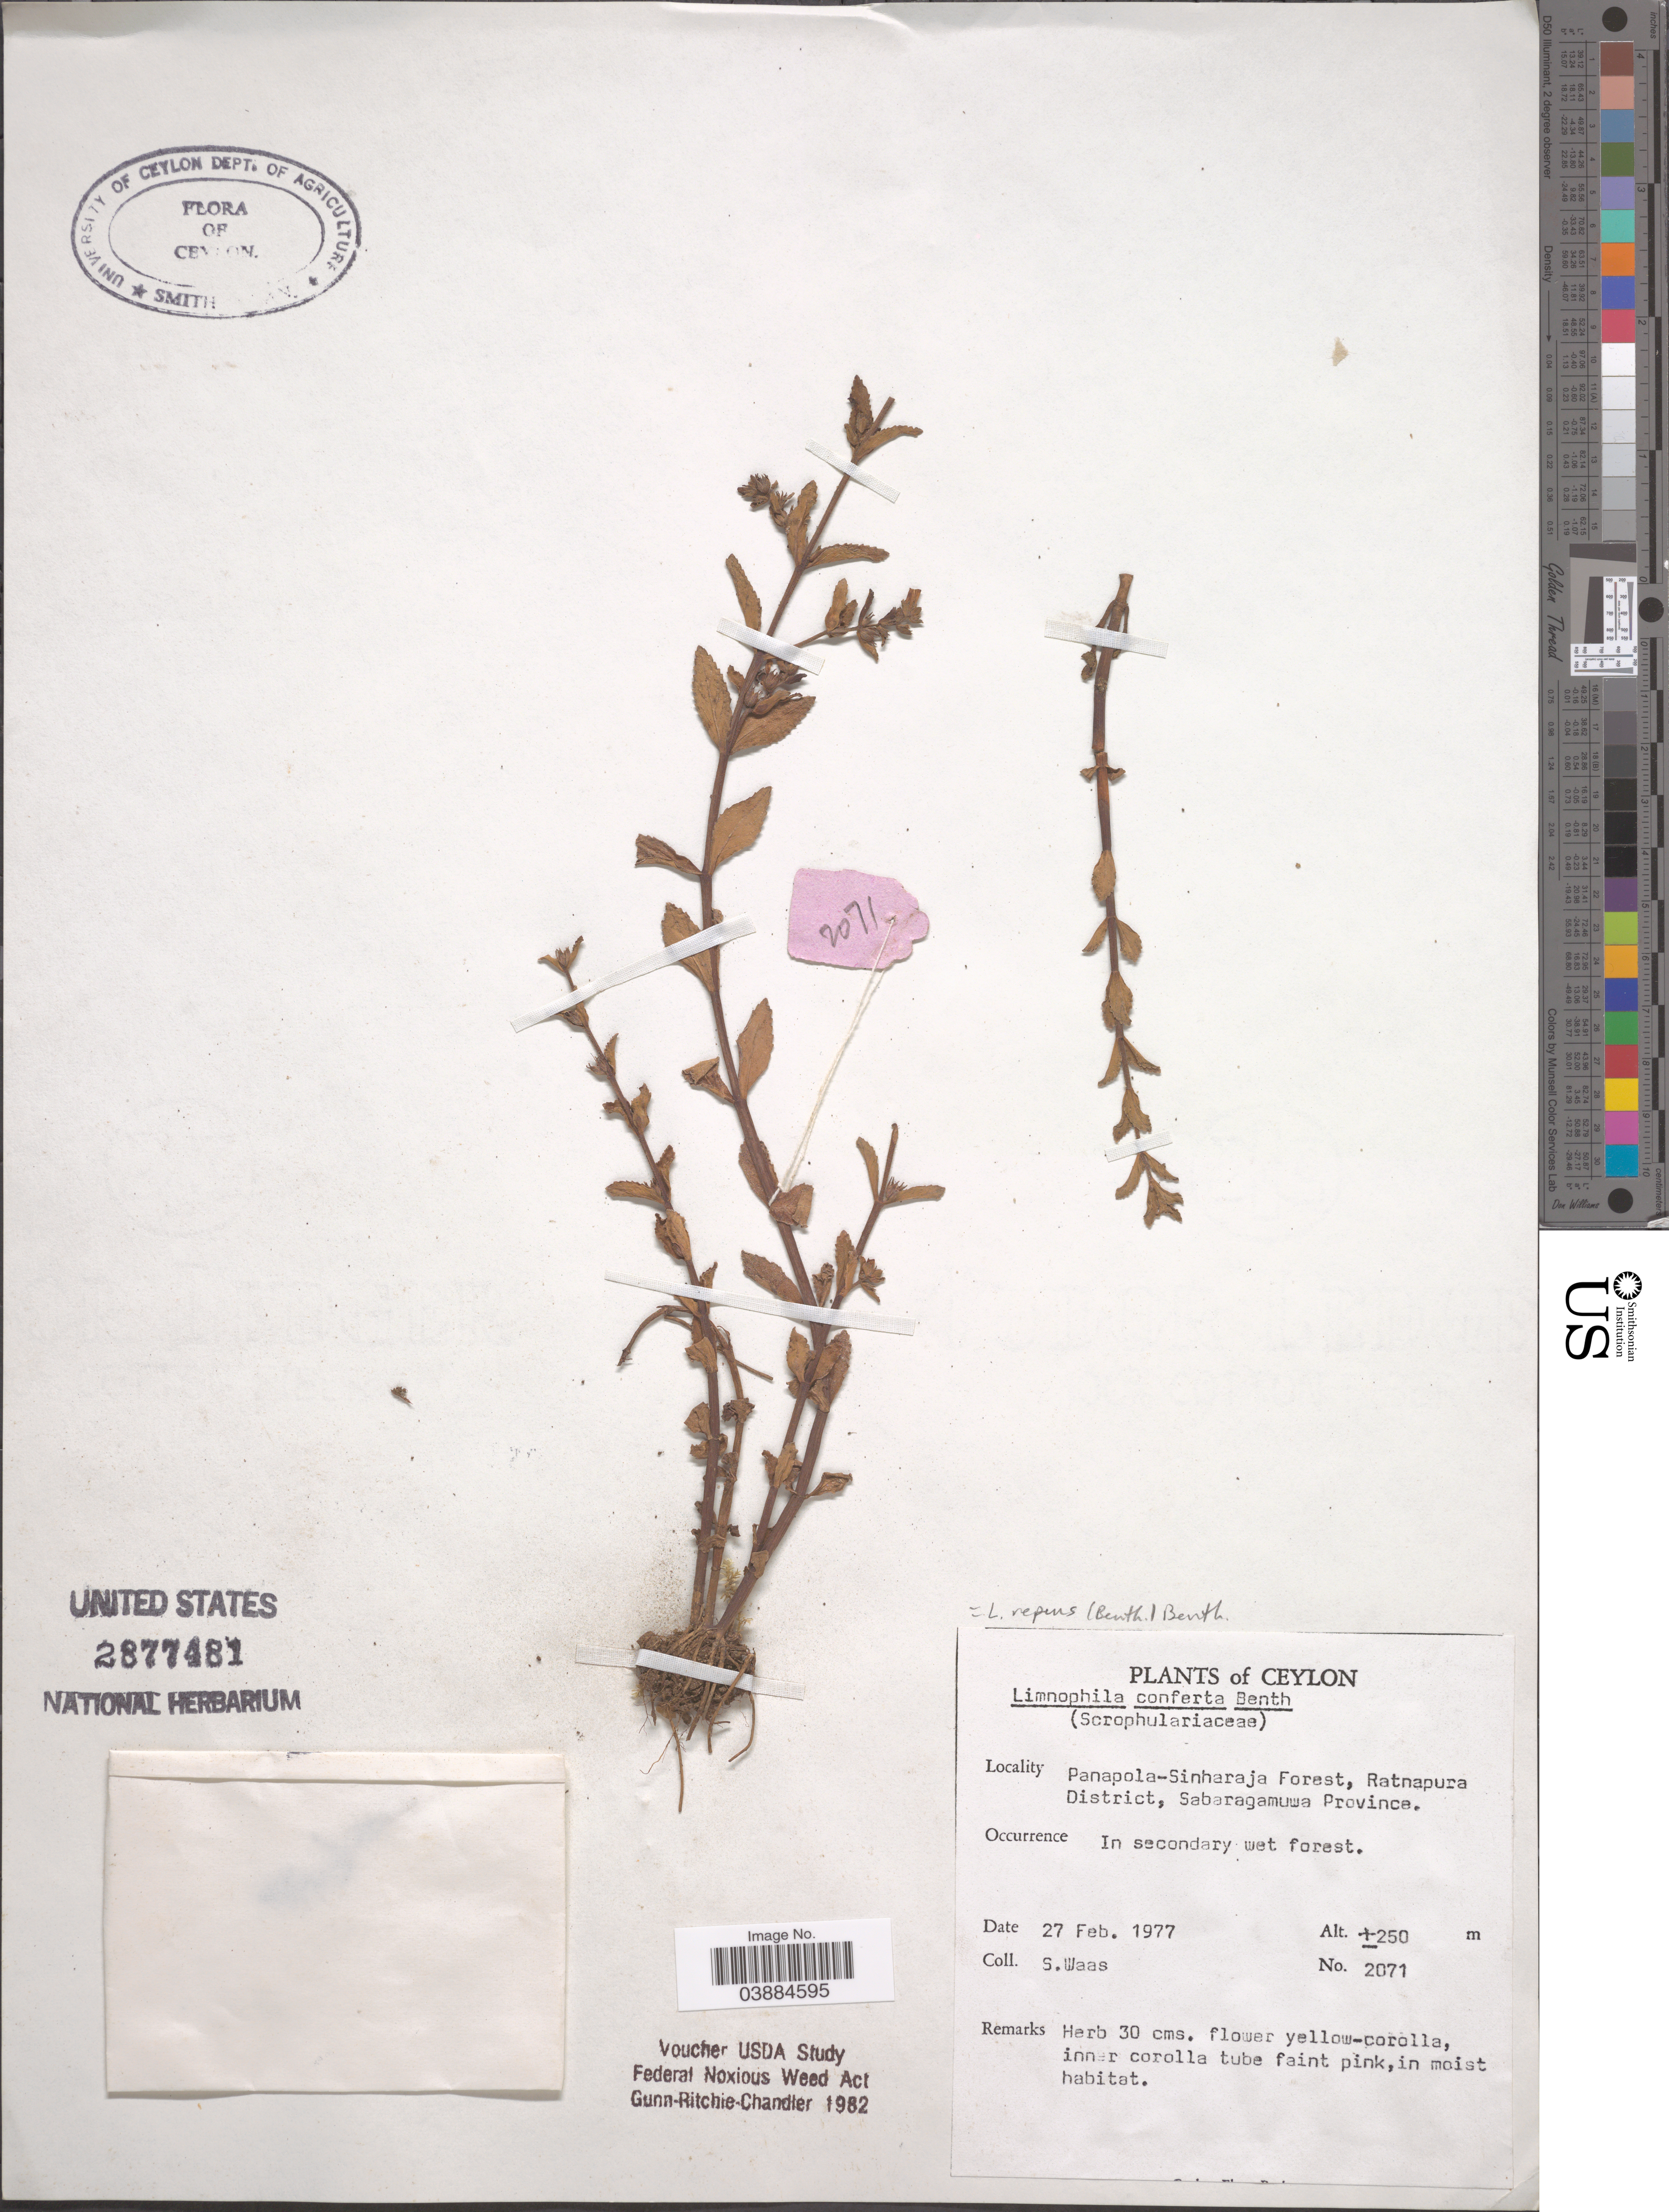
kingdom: Plantae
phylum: Tracheophyta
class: Magnoliopsida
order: Lamiales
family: Plantaginaceae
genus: Limnophila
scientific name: Limnophila repens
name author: (Benth.) Benth.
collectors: S. Waas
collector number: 2071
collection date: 1977-02-27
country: Sri Lanka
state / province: Sabaragamuwa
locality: Ceylon. Panapola-Sinharaja Forest, Ratnapura District.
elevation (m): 250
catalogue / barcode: US 2877481